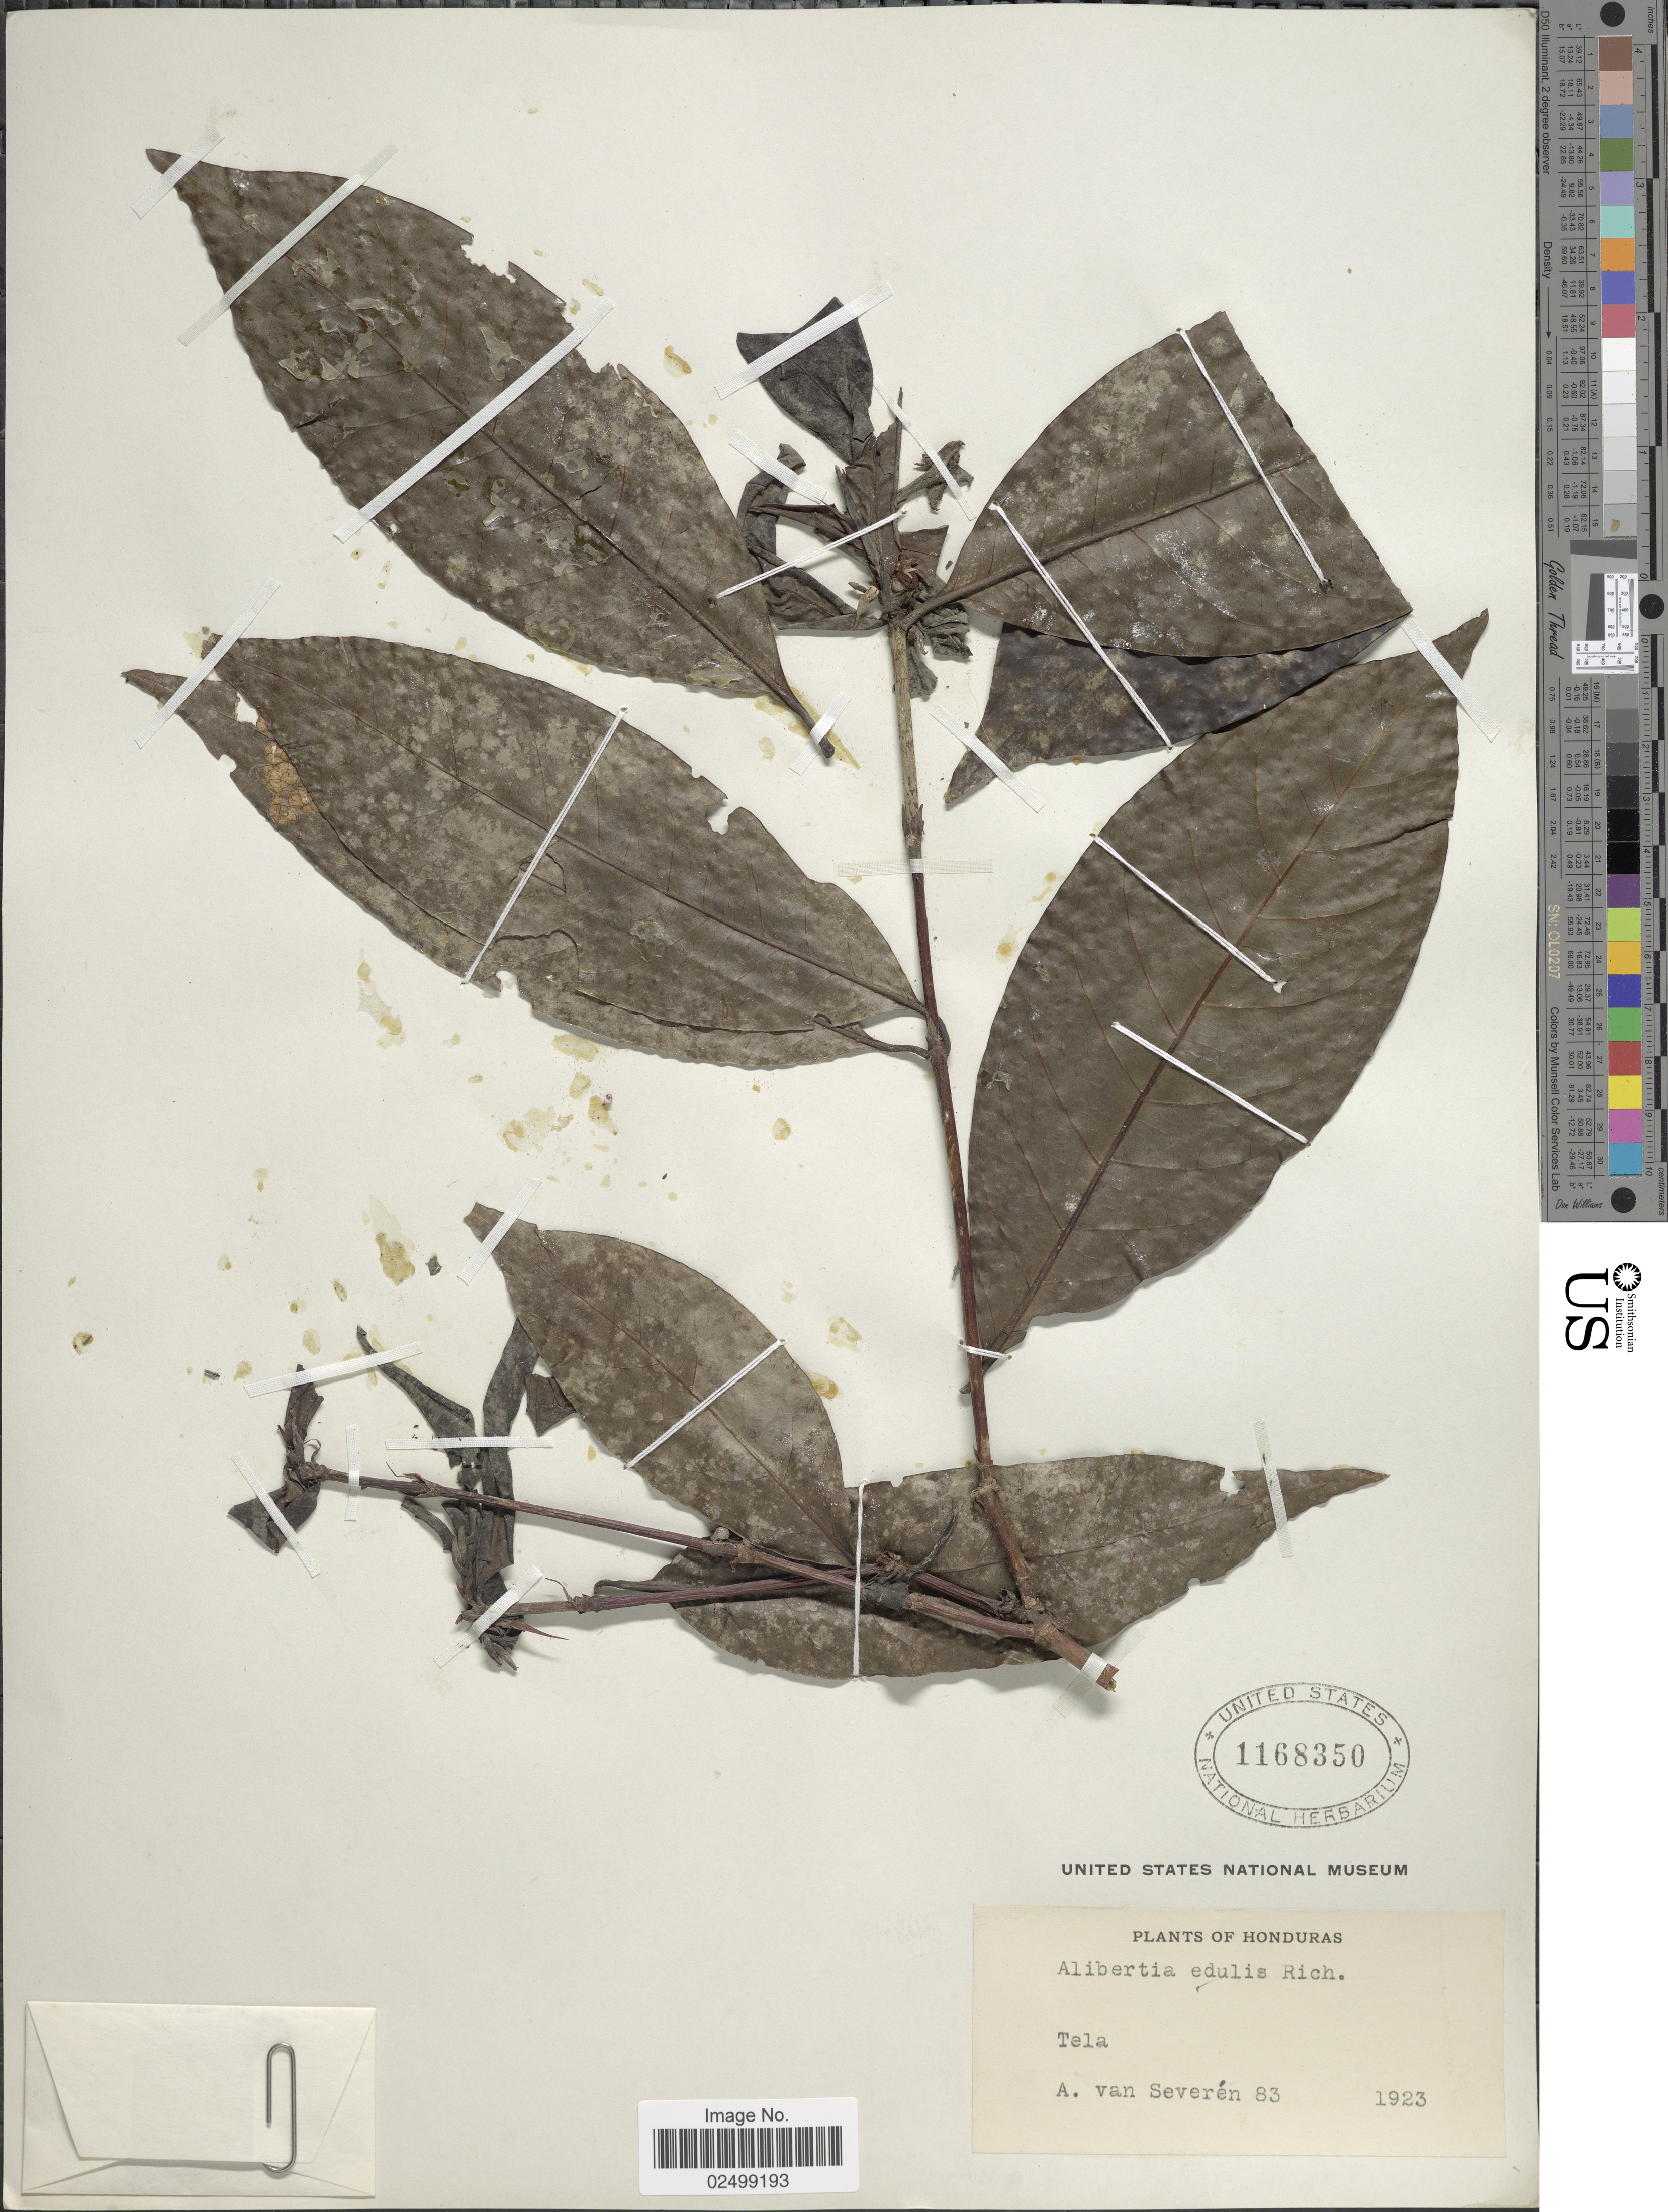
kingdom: Plantae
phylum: Tracheophyta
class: Magnoliopsida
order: Gentianales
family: Rubiaceae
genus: Alibertia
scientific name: Alibertia edulis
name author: (Rich.) A. Rich. ex DC.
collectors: A. Van Severen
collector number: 83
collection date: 1923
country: Honduras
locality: Tela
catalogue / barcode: US 1168350